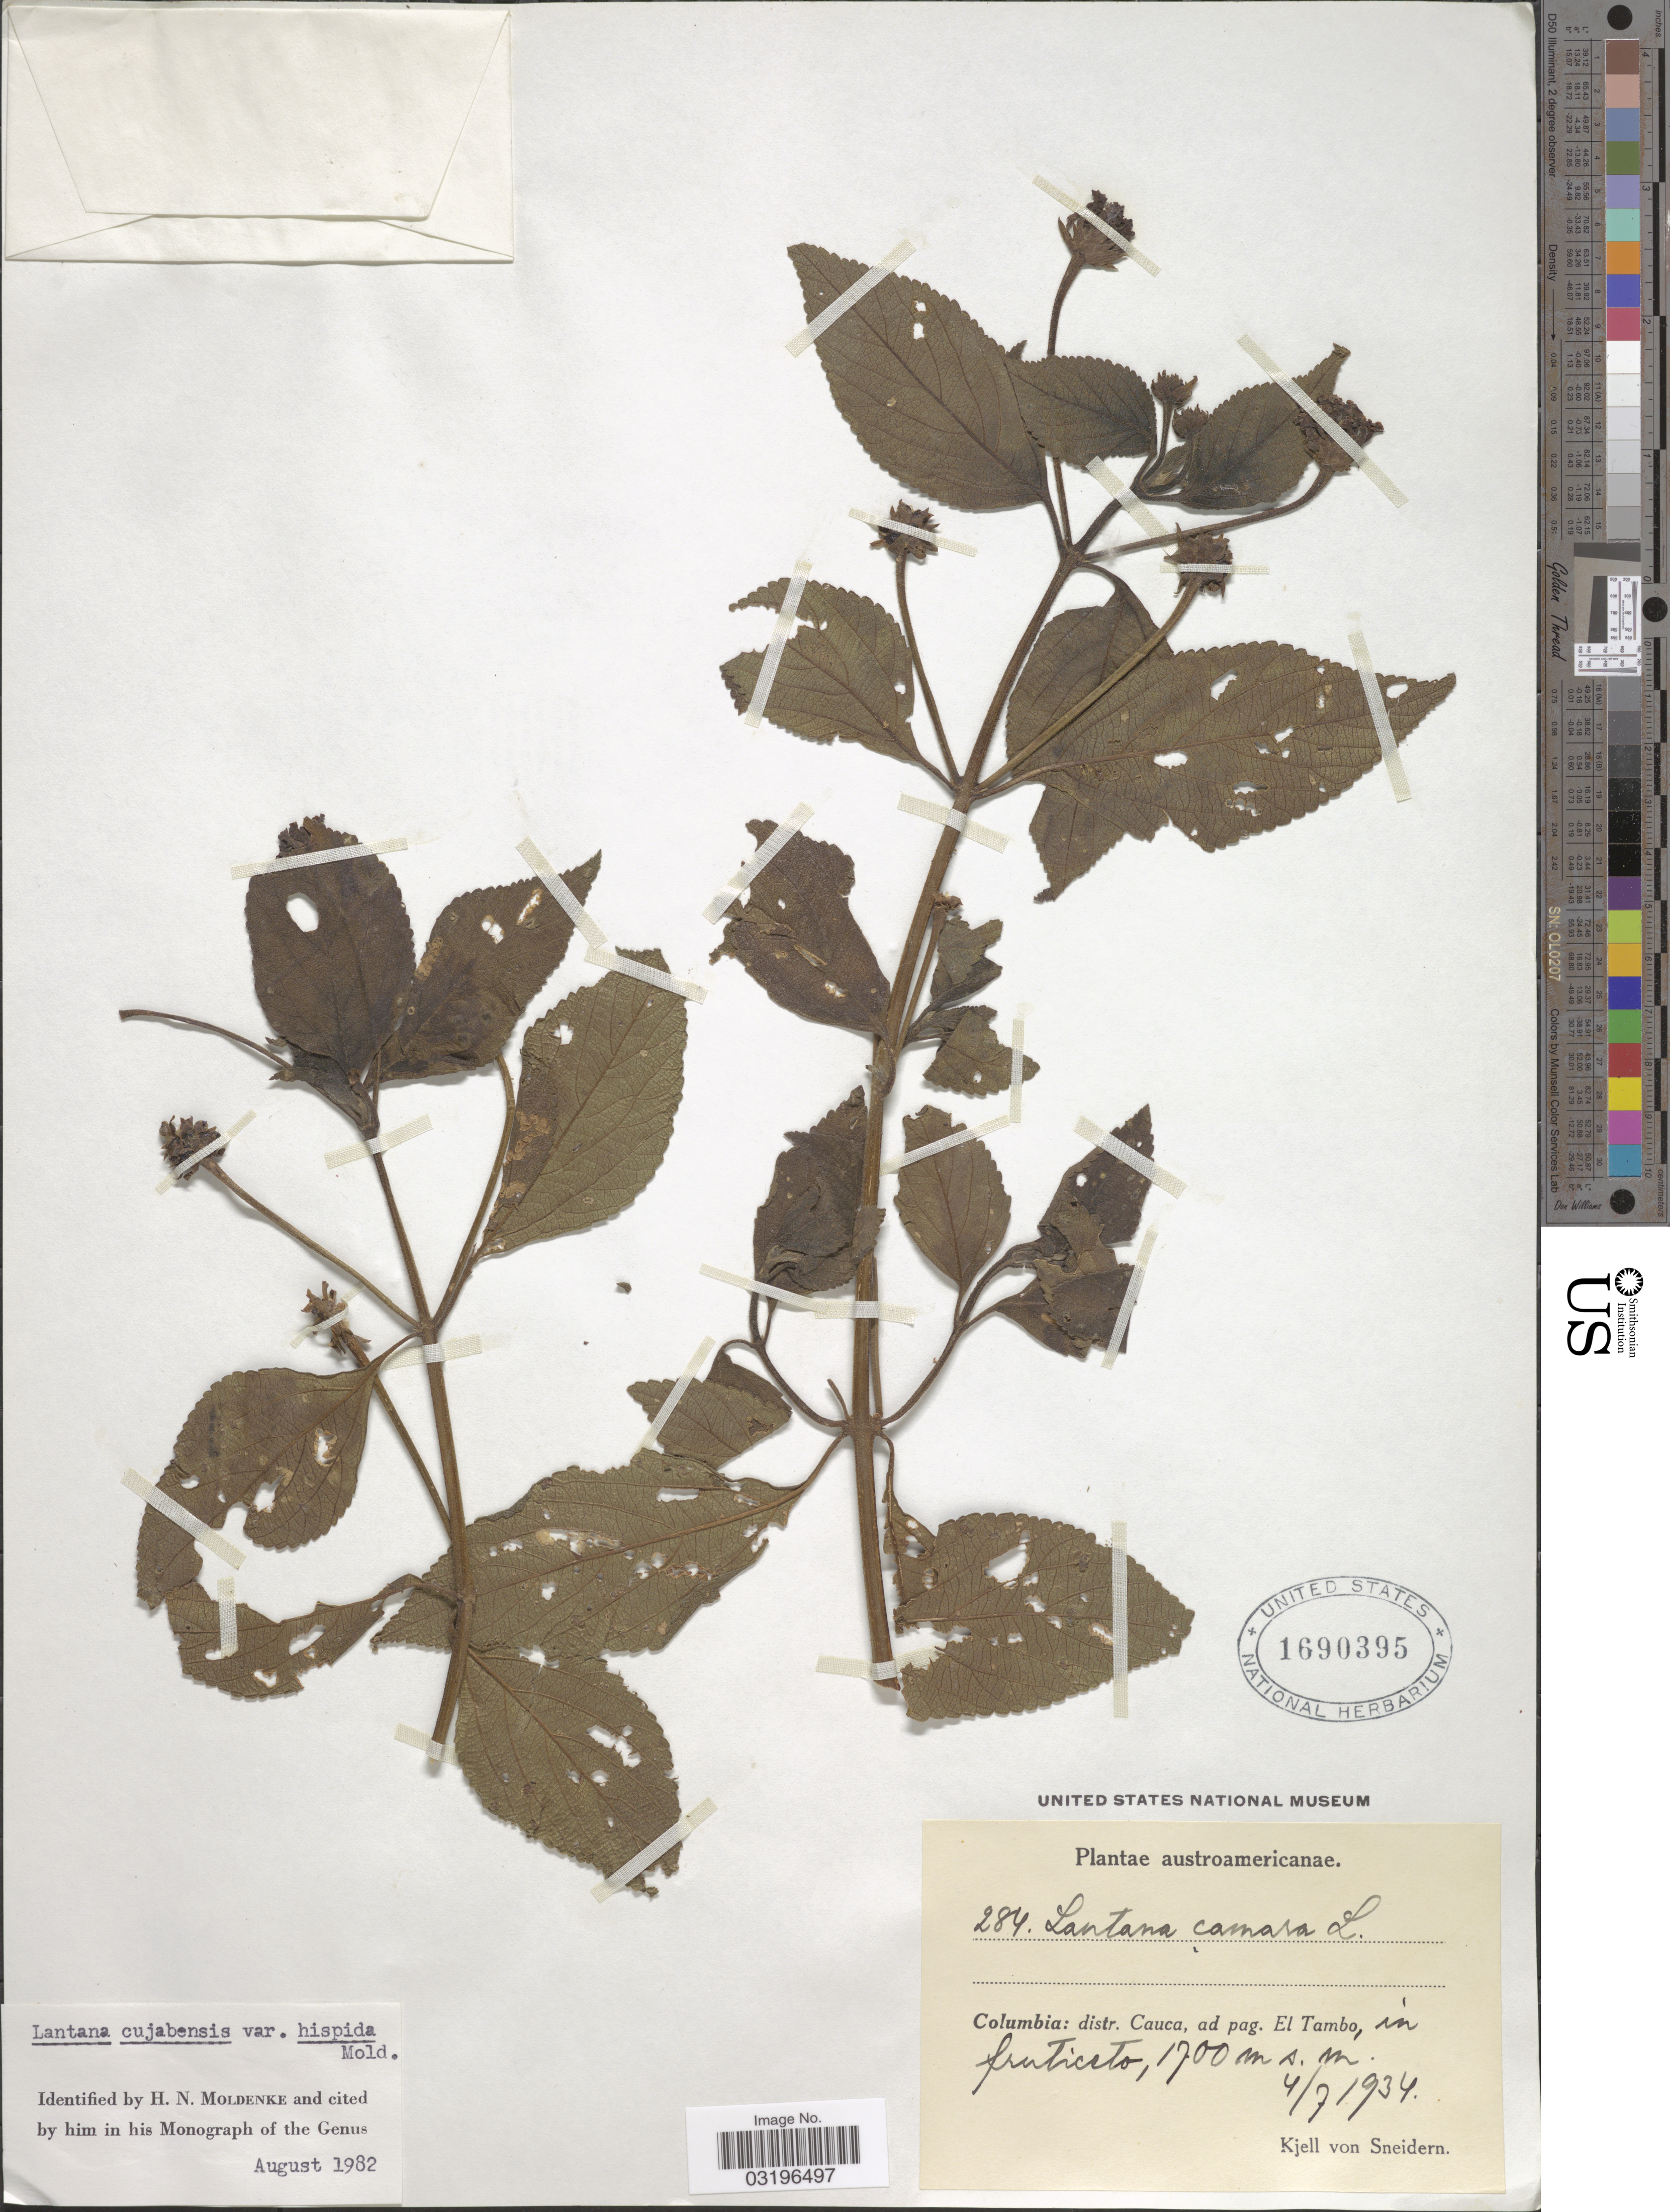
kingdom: Plantae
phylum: Tracheophyta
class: Magnoliopsida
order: Lamiales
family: Verbenaceae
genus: Lantana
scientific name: Lantana cujabensis var. hispida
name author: Moldenke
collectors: K. von Sneidern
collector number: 284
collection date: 1934-07-04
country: Colombia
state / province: Cauca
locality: Distr. Cauca, ad pag. El Tambo.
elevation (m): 1700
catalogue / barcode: US 1690395